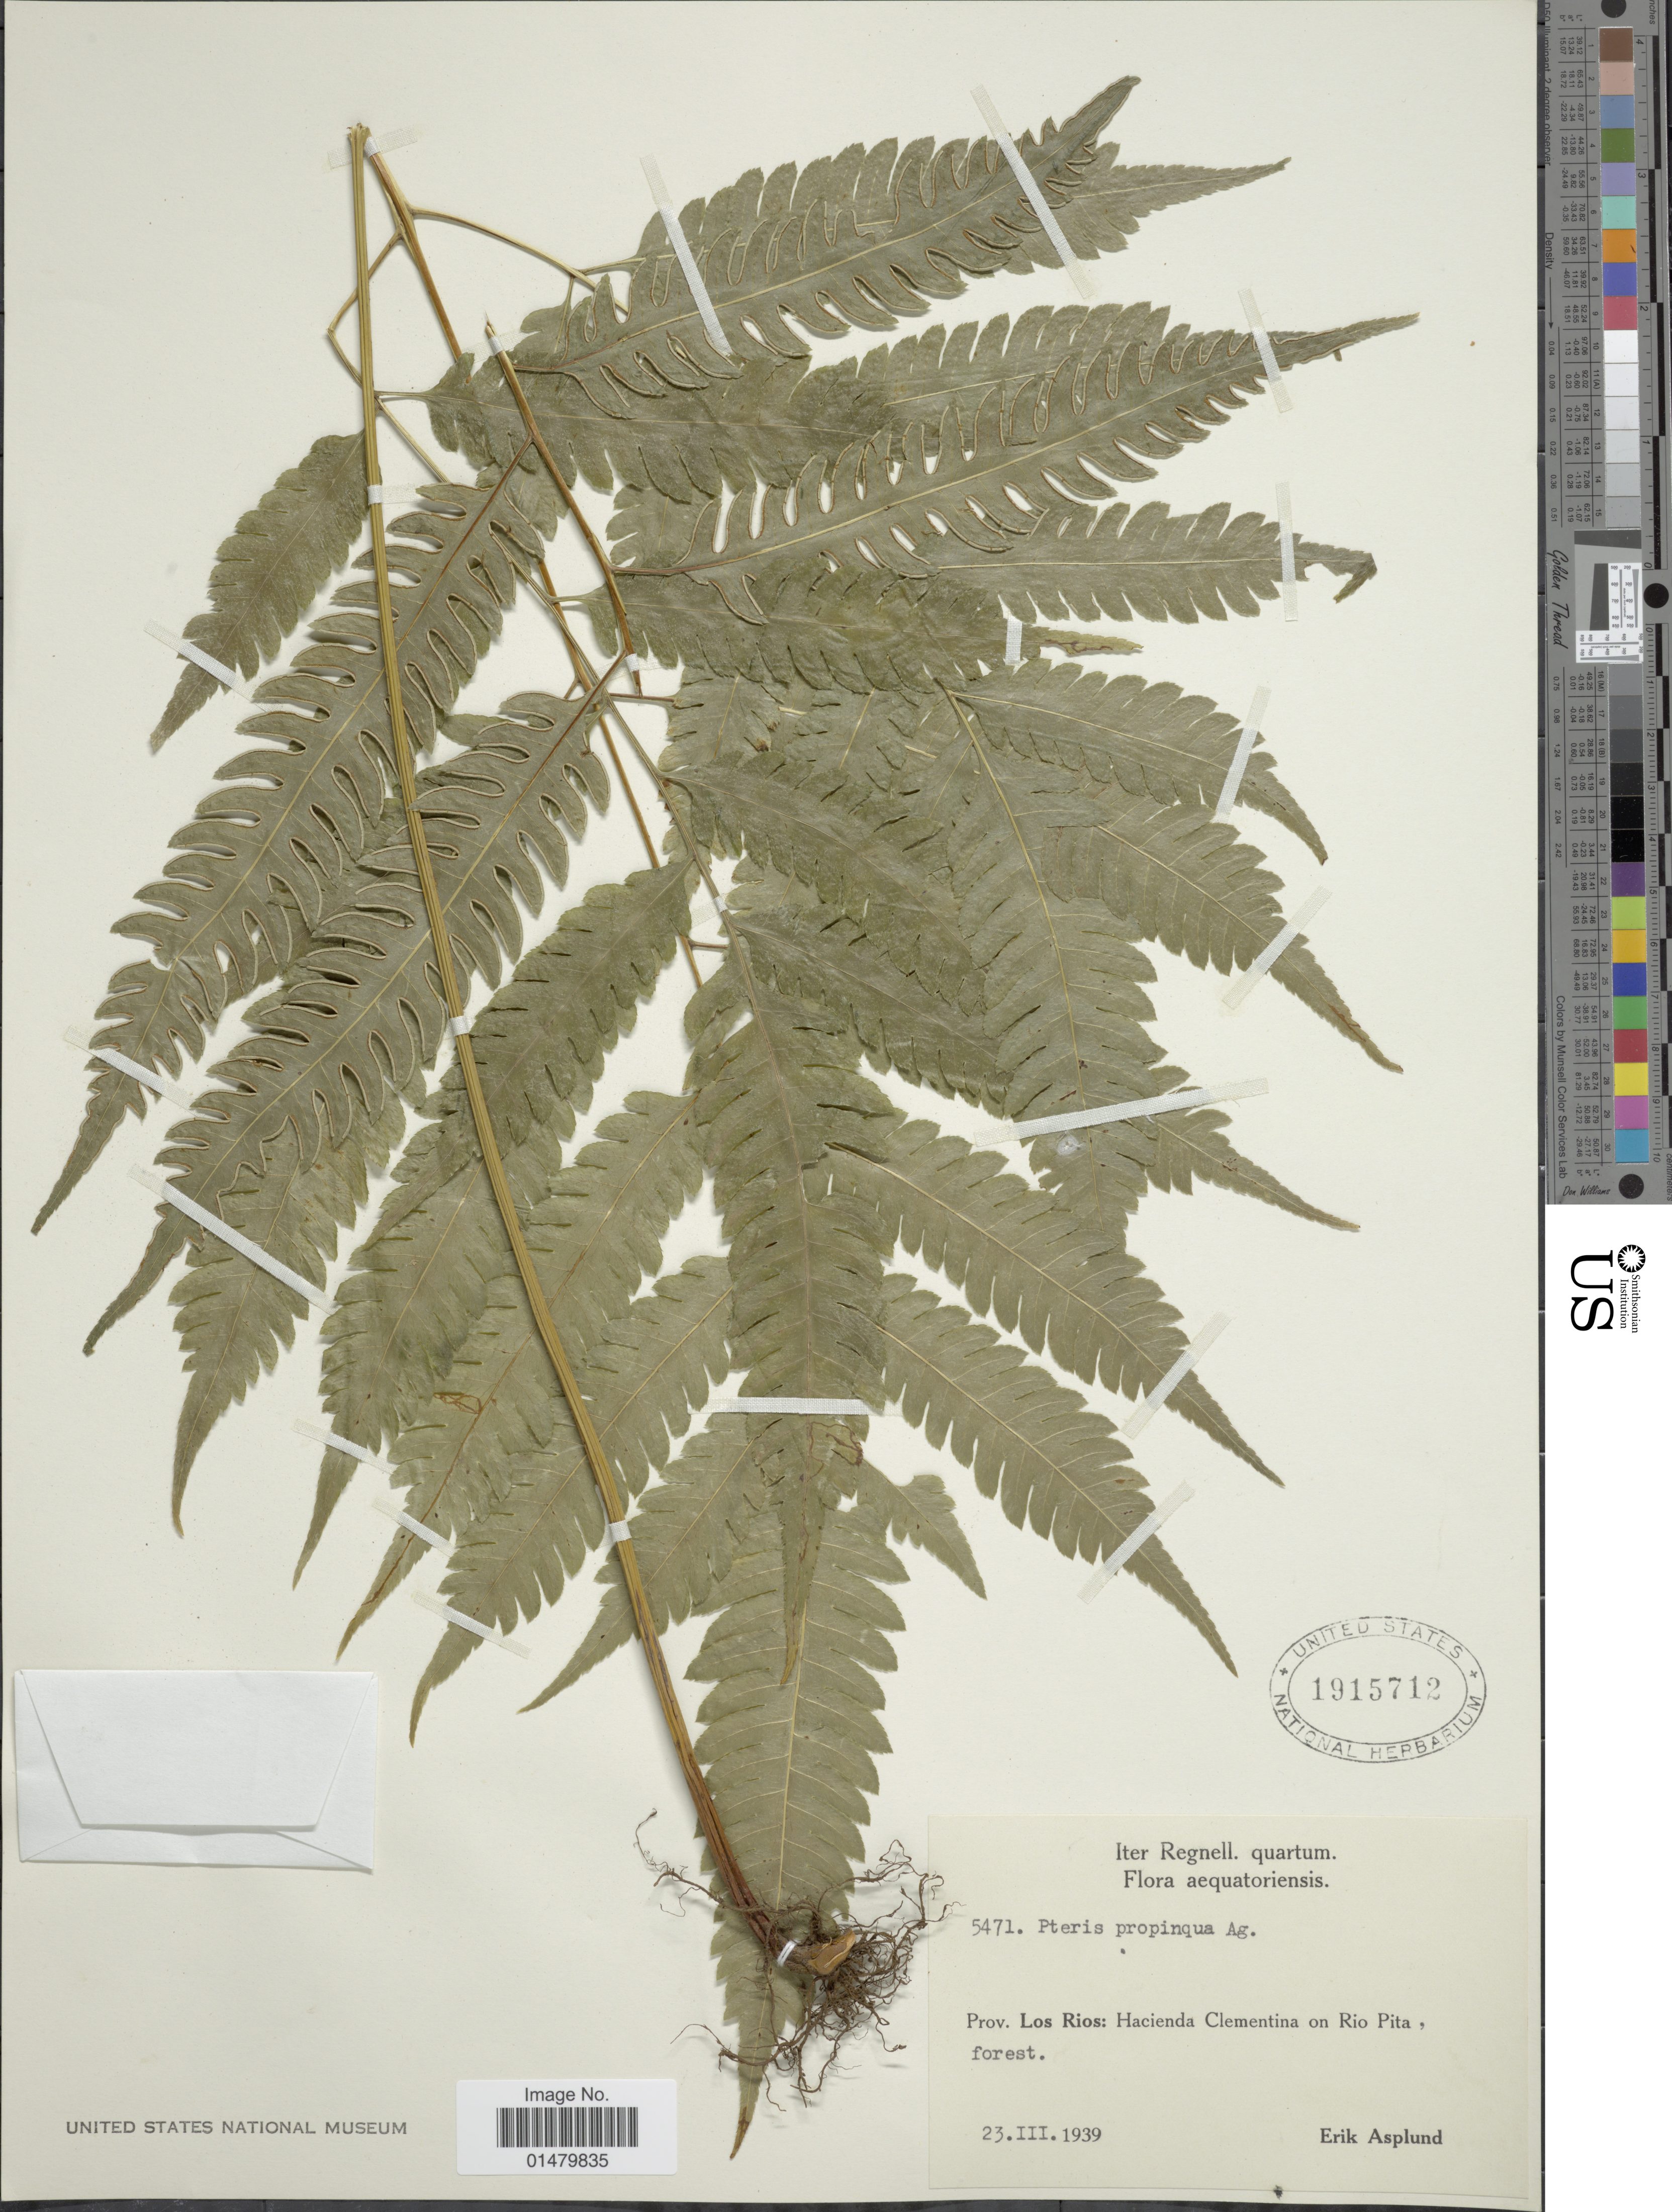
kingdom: Plantae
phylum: Tracheophyta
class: Polypodiopsida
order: Polypodiales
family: Pteridaceae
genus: Pteris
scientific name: Pteris propinqua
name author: J. Agardh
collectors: E. Asplund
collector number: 5471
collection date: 1939-03-23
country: Ecuador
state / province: Los Ríos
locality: Prov. Los Rios: Hacienda Clementina on Rio Pita. Iter Regnell. quartum. Flora aequatoriensis.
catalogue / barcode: US 1915712